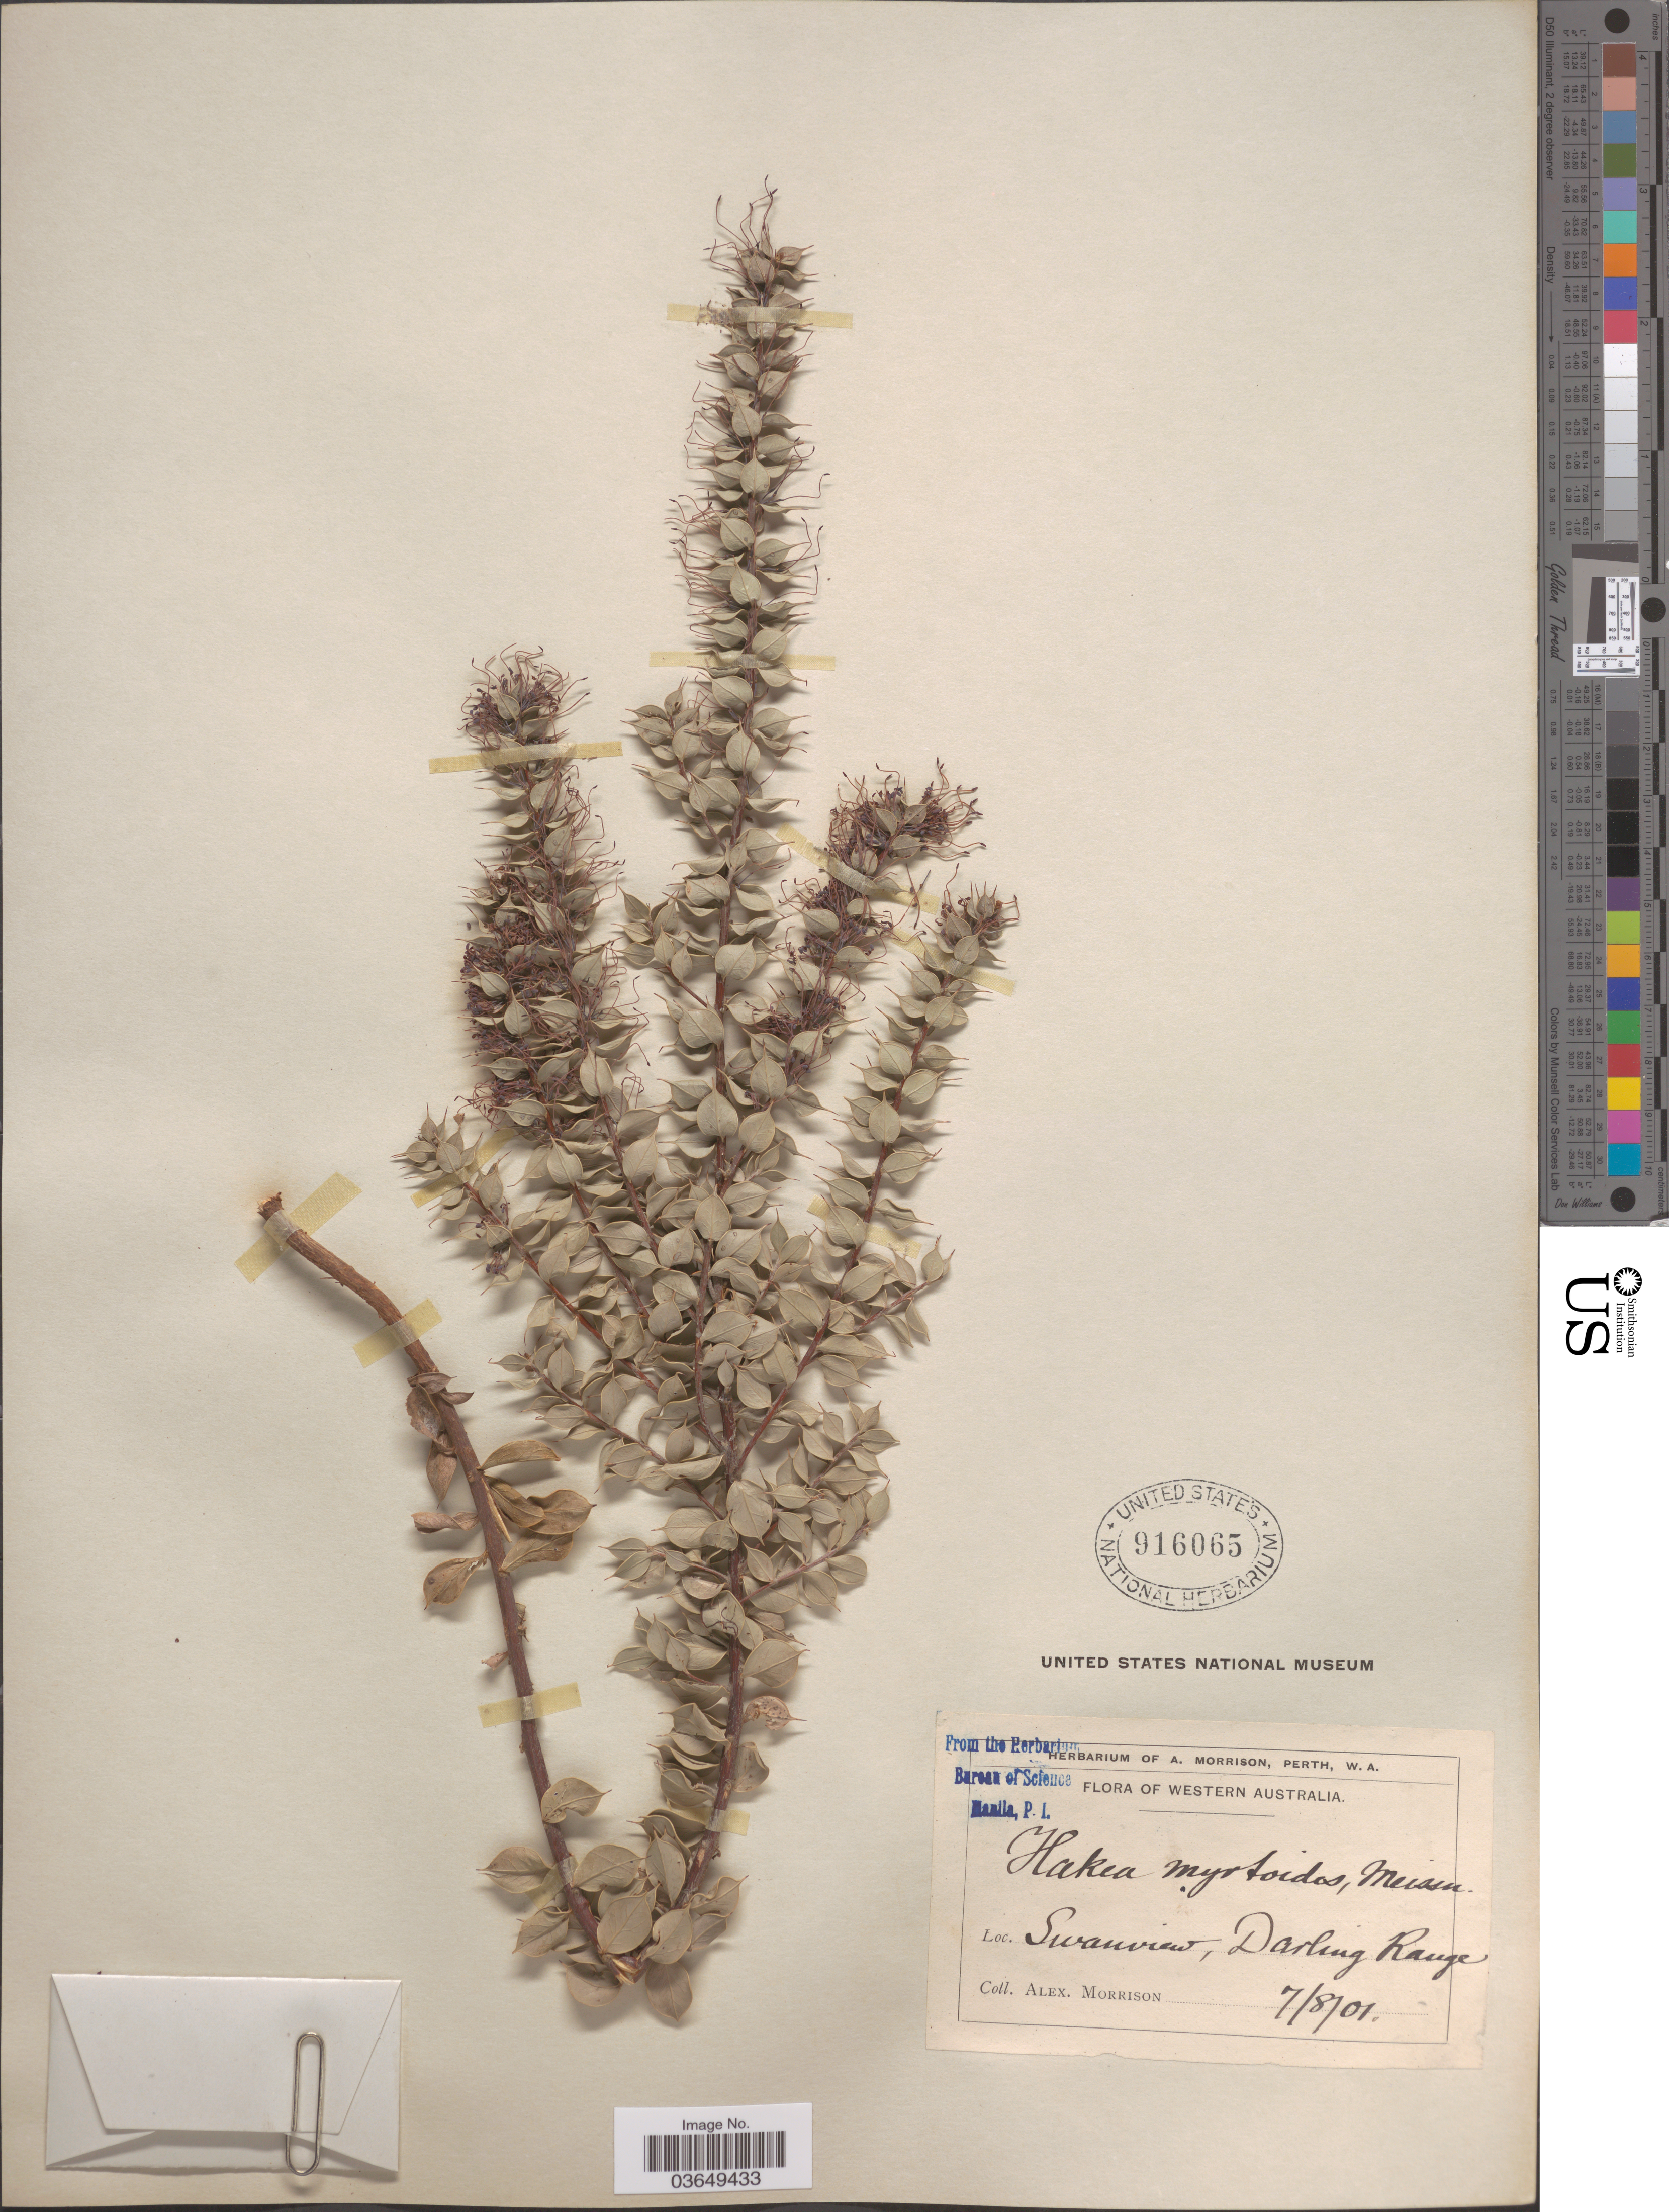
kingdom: Plantae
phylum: Tracheophyta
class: Magnoliopsida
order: Proteales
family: Proteaceae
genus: Hakea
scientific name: Hakea myrtoides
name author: Meisn.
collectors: A. Morrison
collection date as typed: Transcribed d/m/y: 7/8/1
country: Australia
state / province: Western Australia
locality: Swanview, Darling Range.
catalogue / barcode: US 916065